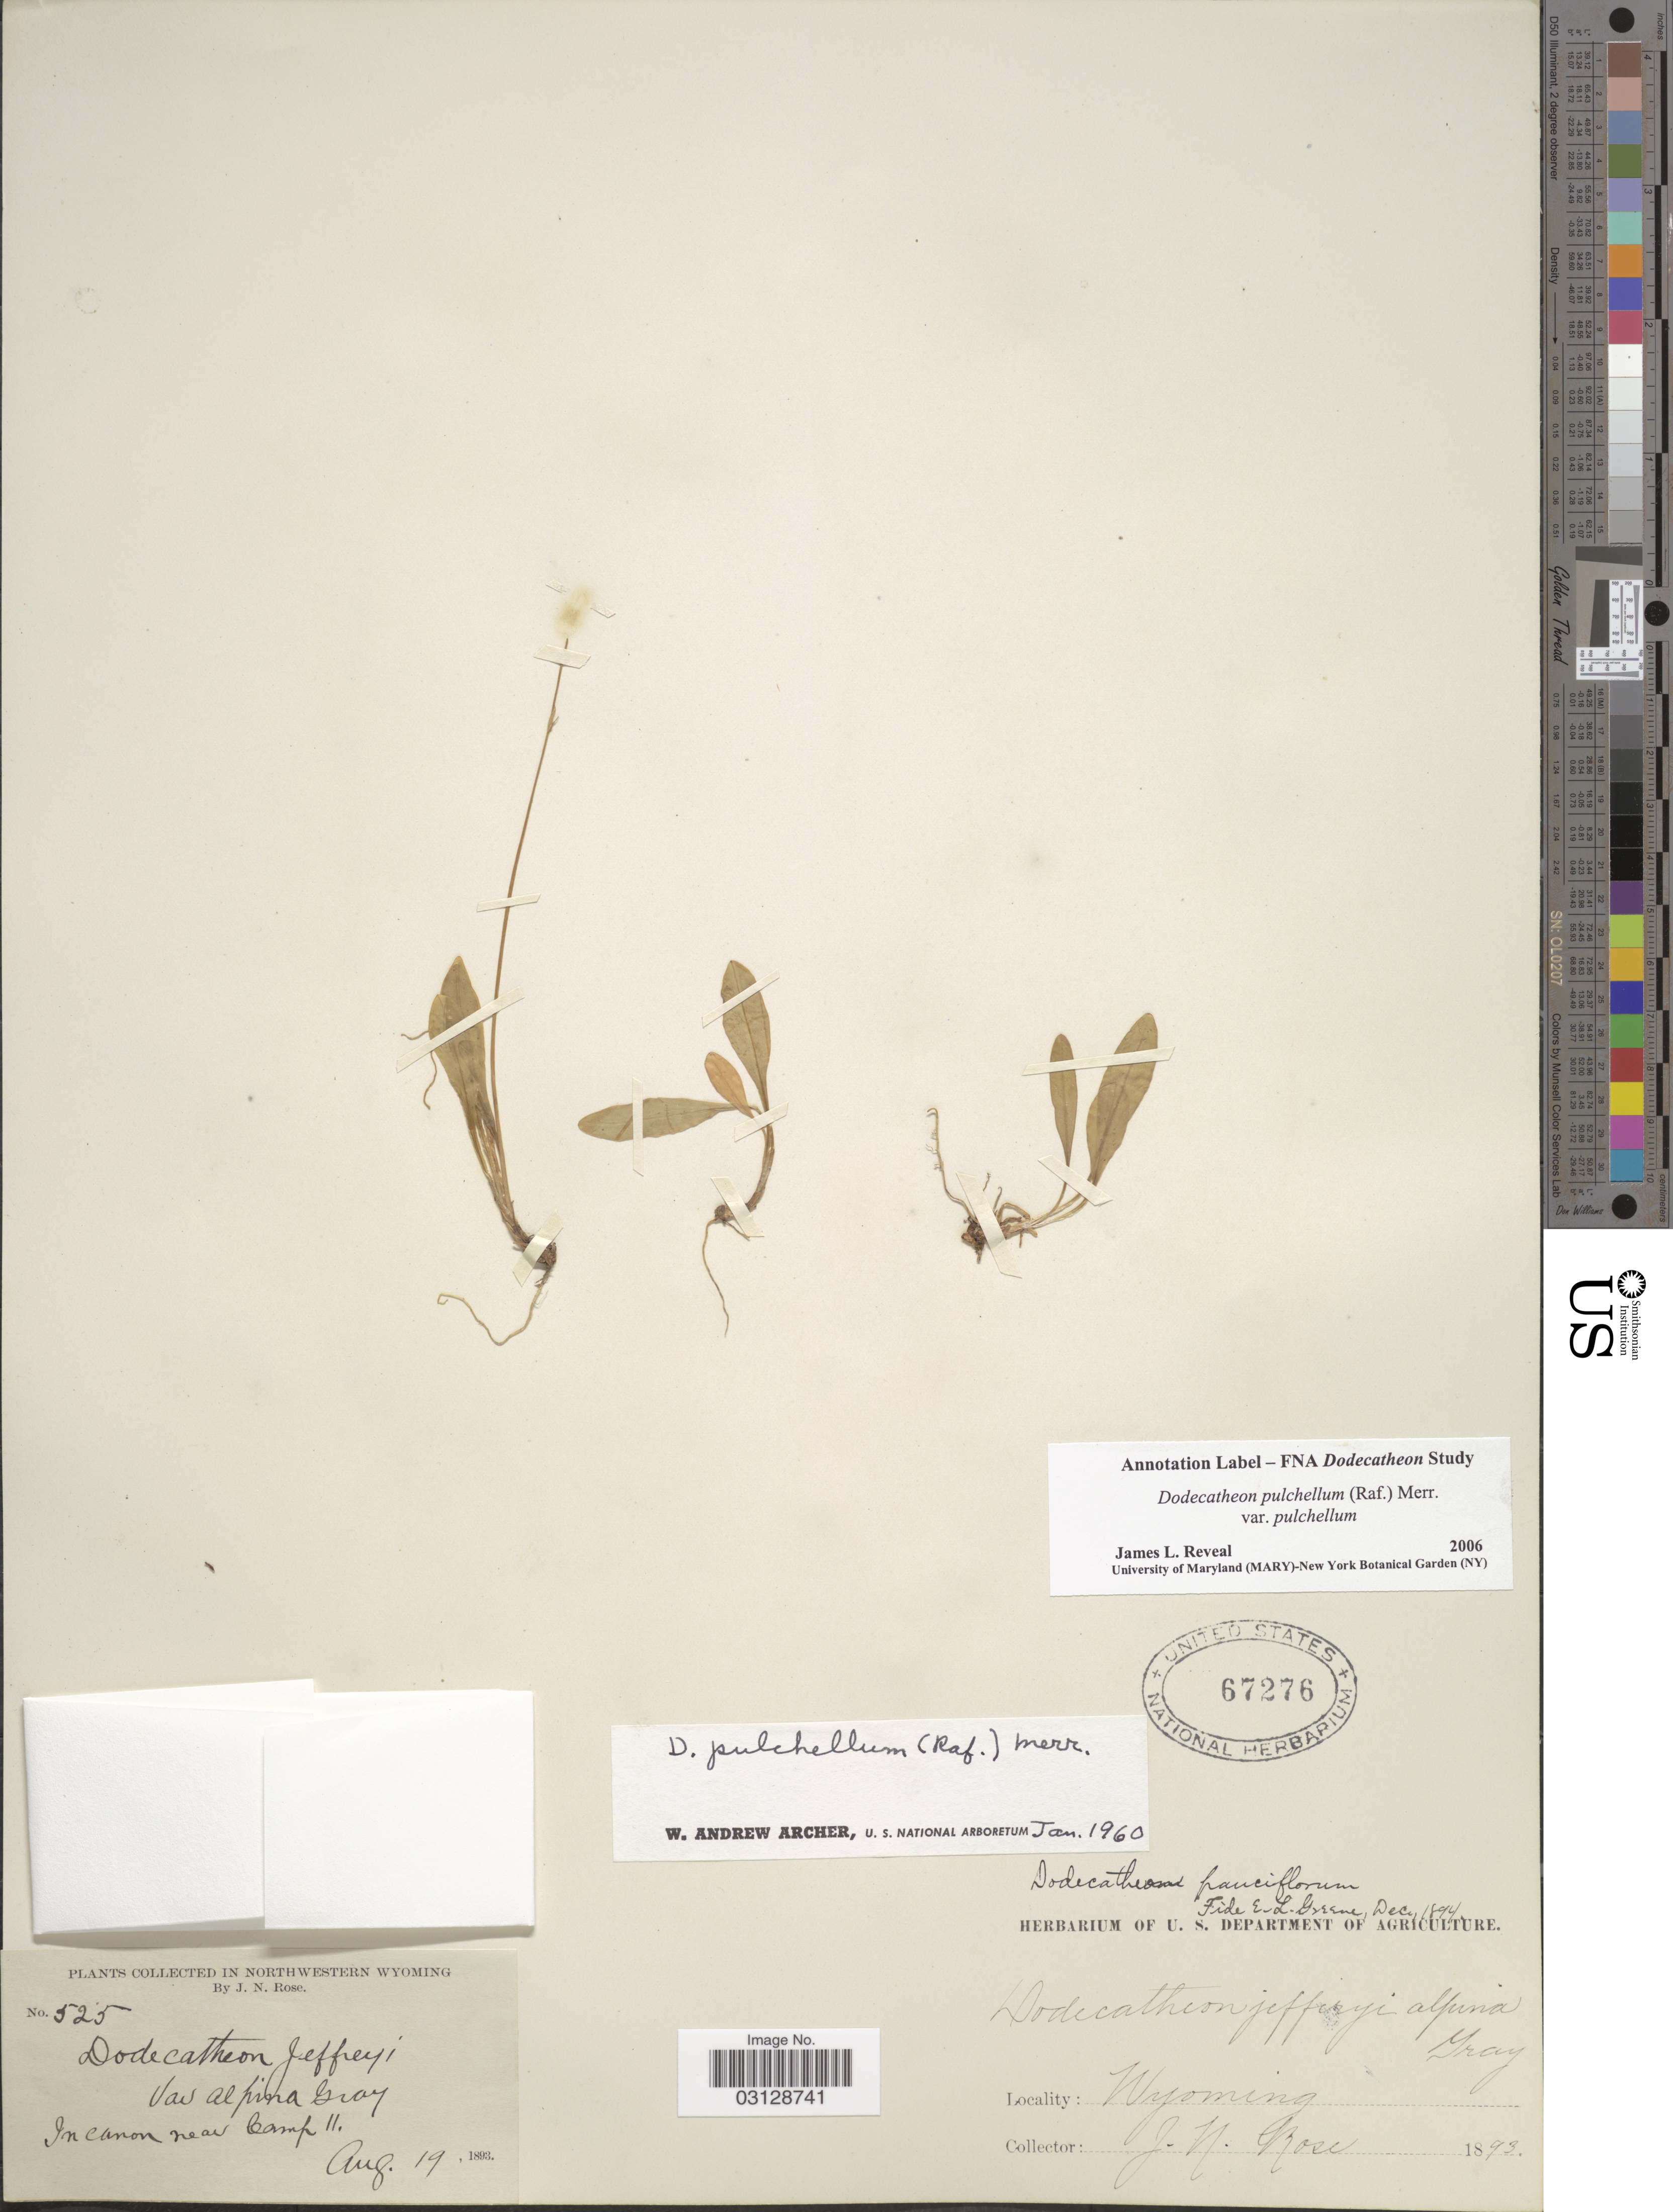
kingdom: Plantae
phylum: Tracheophyta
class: Magnoliopsida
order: Ericales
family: Primulaceae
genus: Dodecatheon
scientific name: Dodecatheon pulchellum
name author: (Raf.) Merr.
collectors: J. N. Rose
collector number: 525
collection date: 1893-08-19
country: United States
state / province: Wyoming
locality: Northwestern Wyoming. In canon near Camp 11.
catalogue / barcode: US 67276